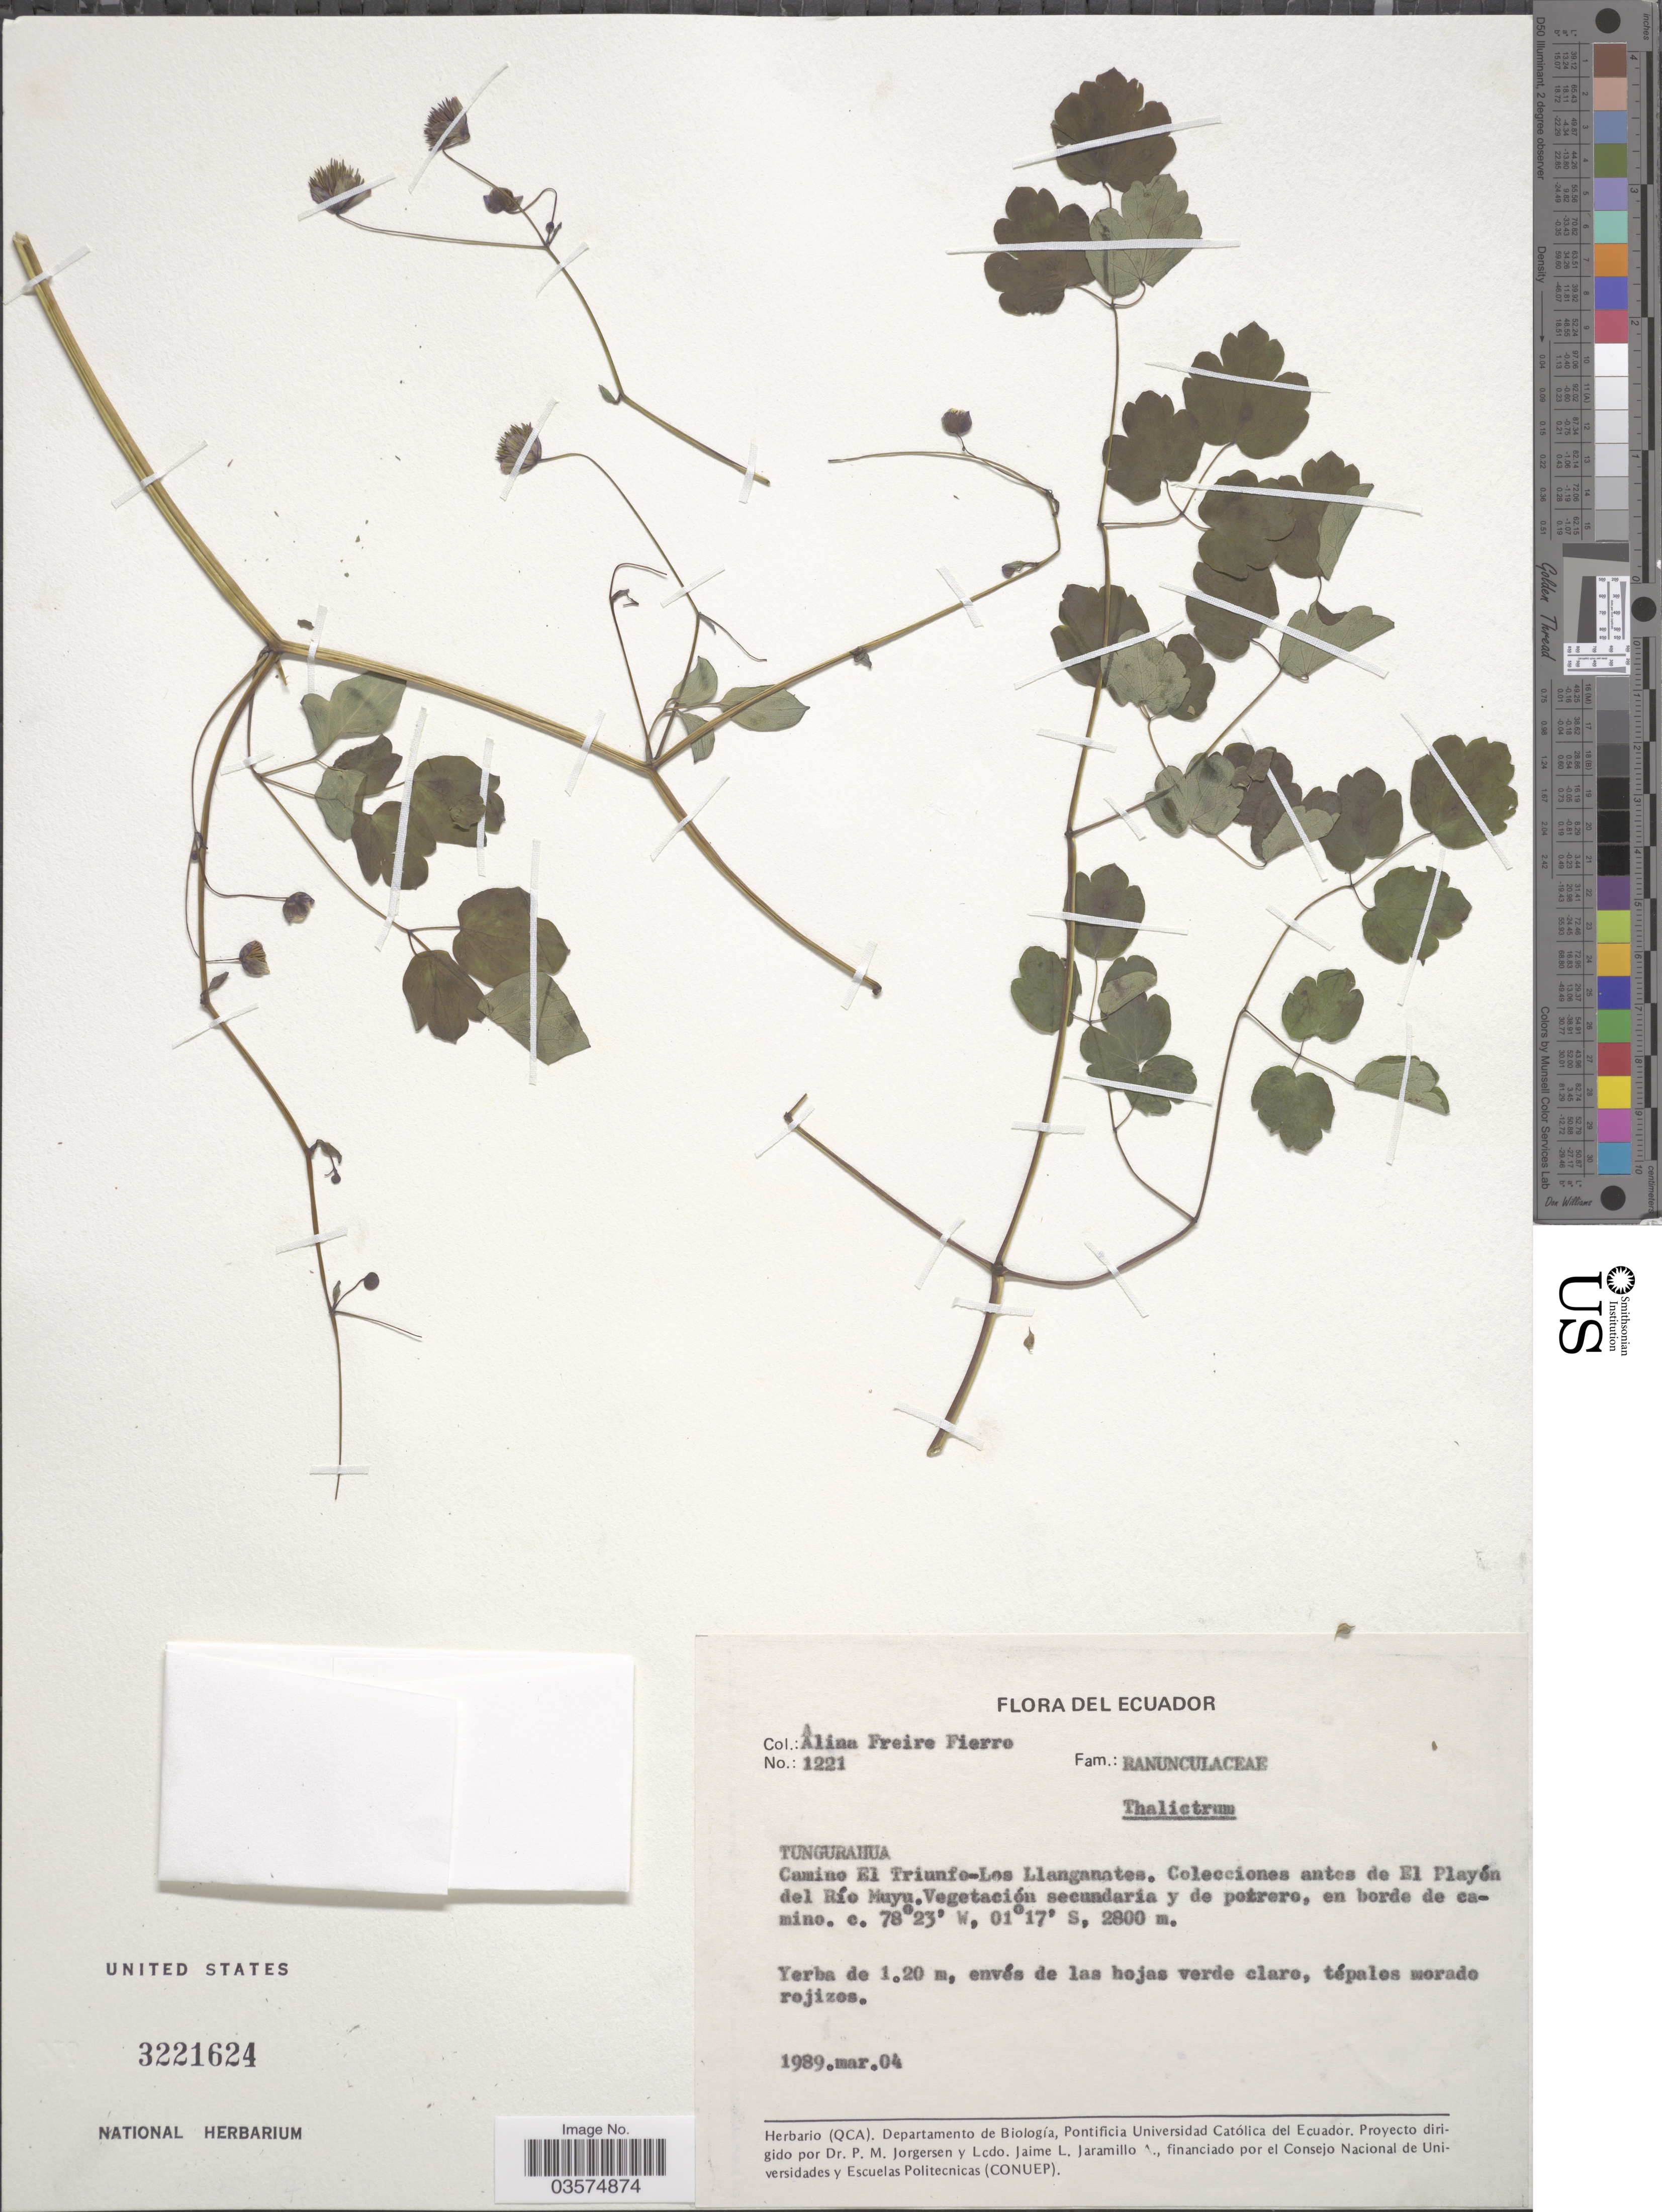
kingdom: Plantae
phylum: Tracheophyta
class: Magnoliopsida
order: Ranunculales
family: Ranunculaceae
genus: Thalictrum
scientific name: Thalictrum sp.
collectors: A. Freire-Fierro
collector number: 1221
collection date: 1989-03-04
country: Ecuador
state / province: Tungurahua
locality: Camino El Triunfo-Les Llanganates. Colecciones antes de El Playón del Río Muyu.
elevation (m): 2800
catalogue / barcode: US 3221624